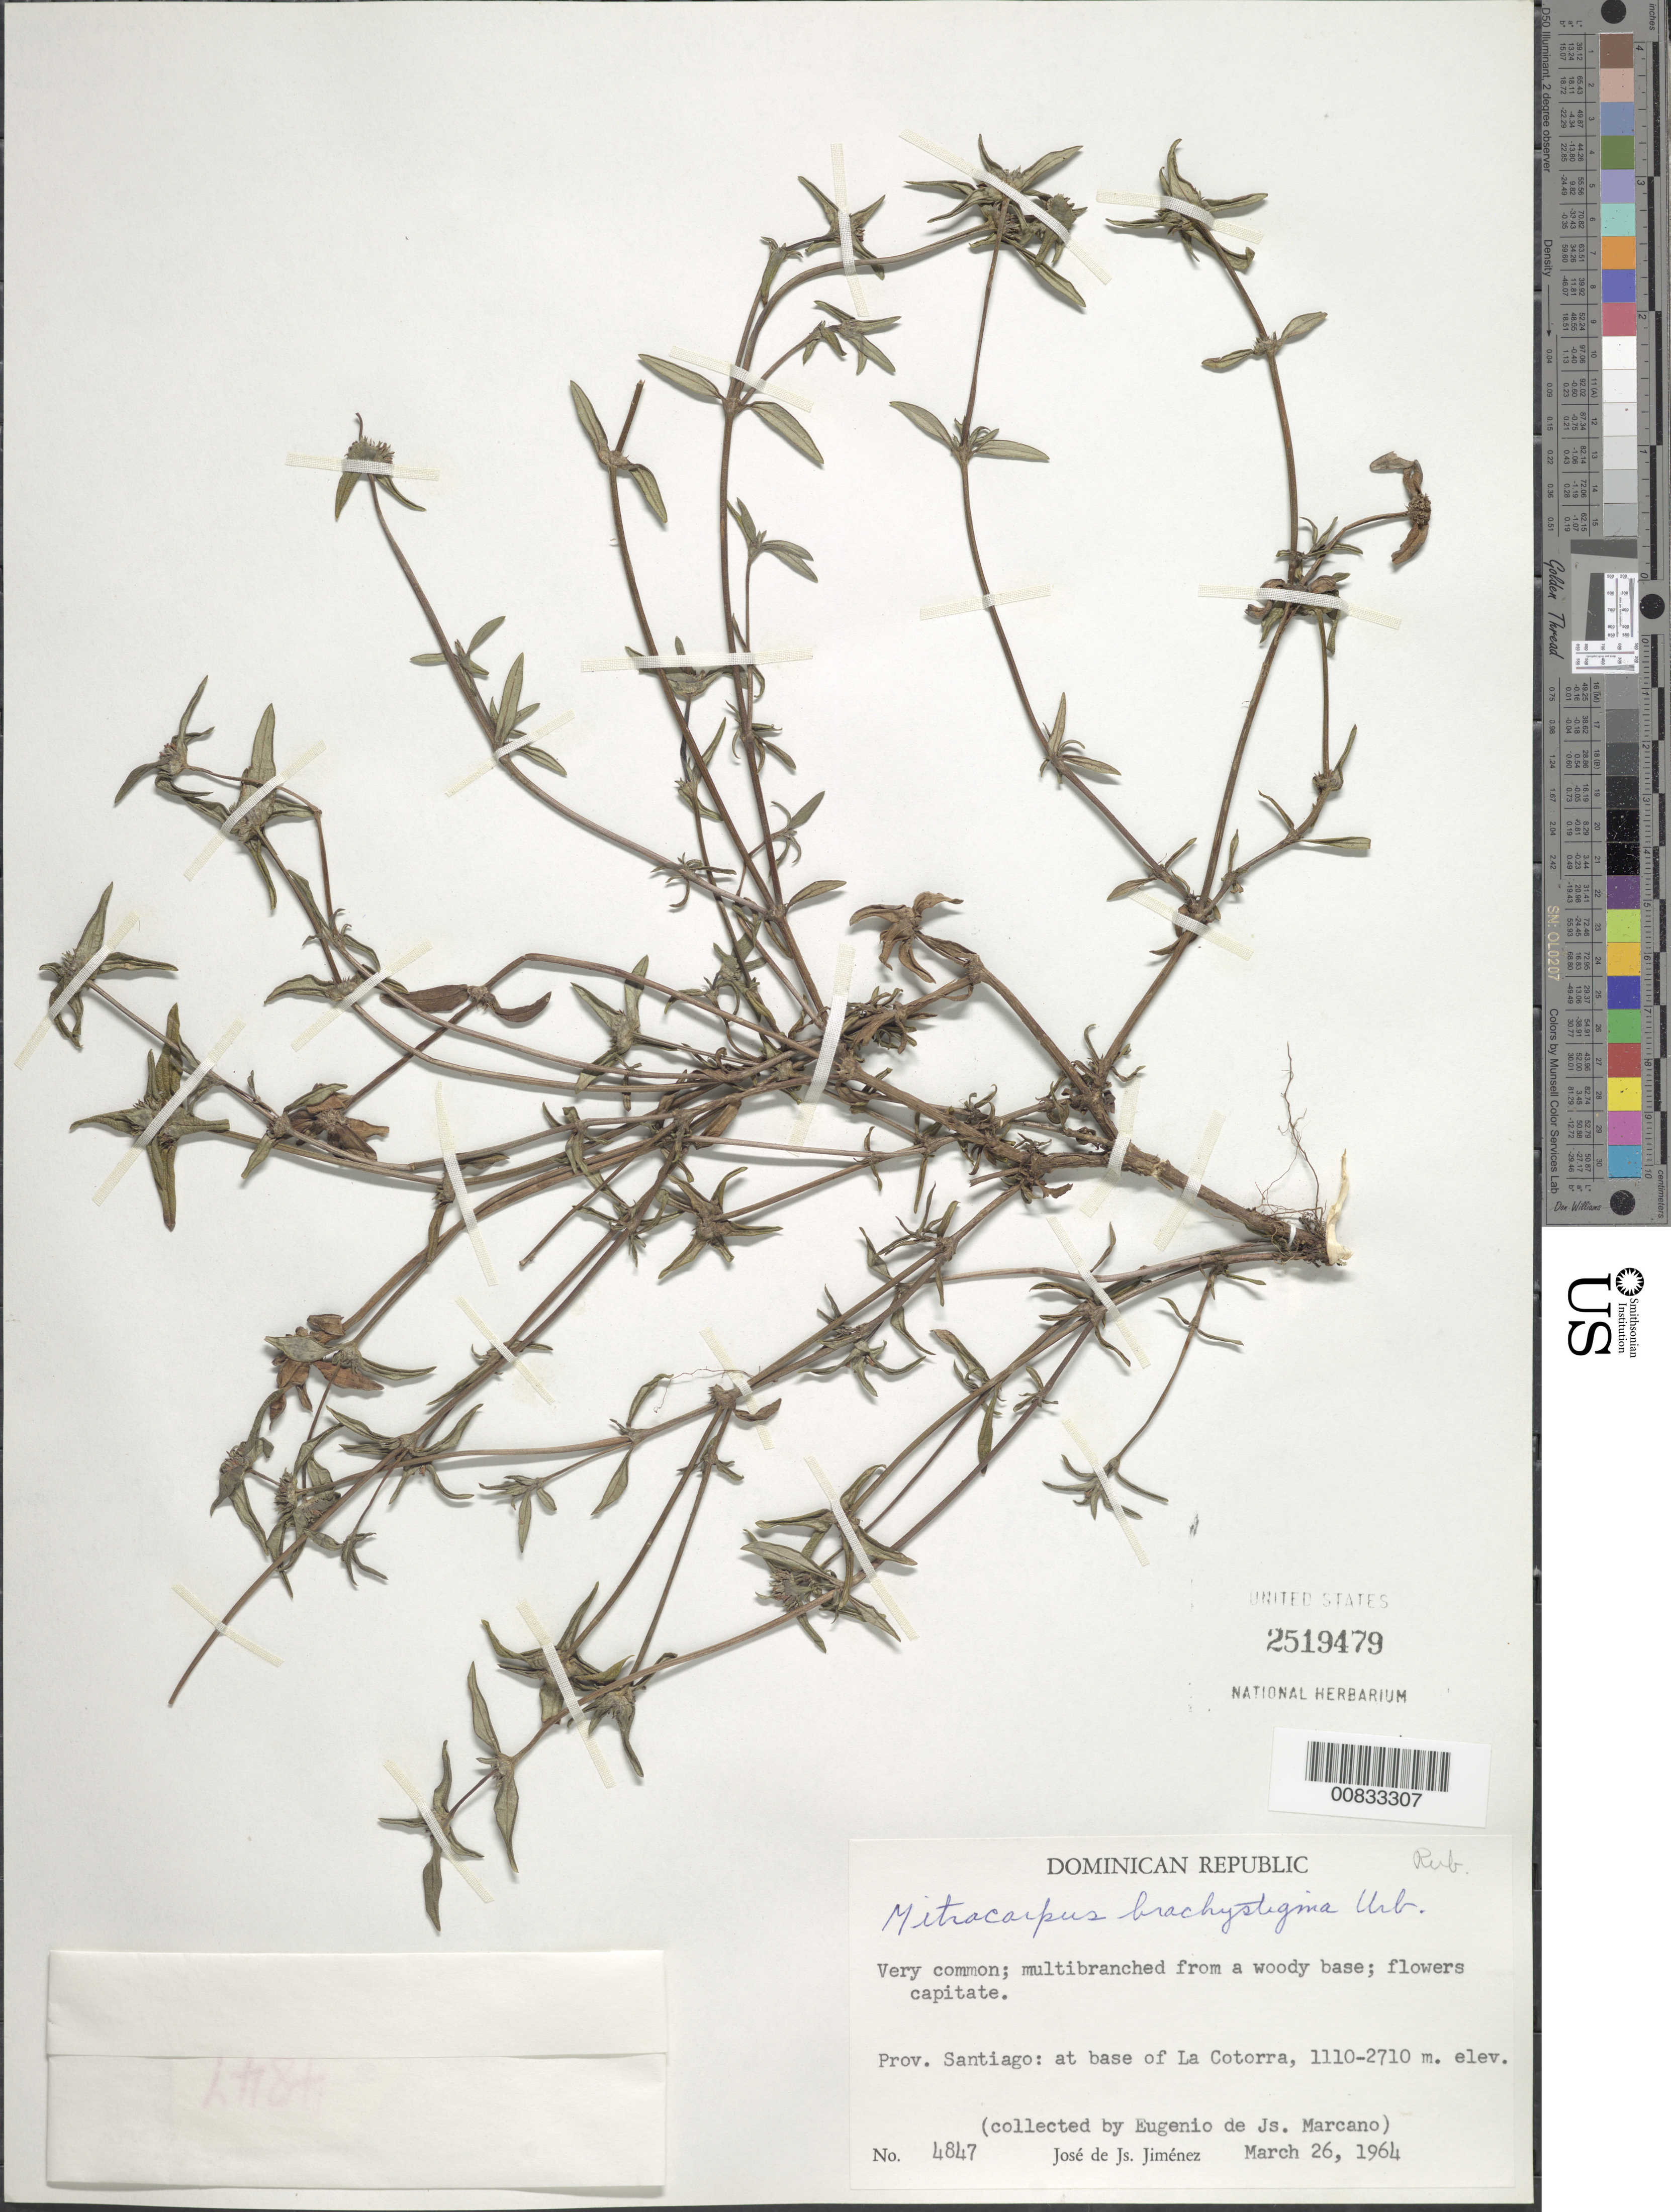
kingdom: Plantae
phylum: Tracheophyta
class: Magnoliopsida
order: Gentianales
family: Rubiaceae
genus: Mitracarpus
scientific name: Mitracarpus brachystigma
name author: Urb.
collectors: E. J. Marcano F.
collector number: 4847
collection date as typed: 26 Mar 1964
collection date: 1964-03-26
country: Dominican Republic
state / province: Santiago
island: Hispaniola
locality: At base of La Cotorra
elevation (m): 1110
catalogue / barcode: US 2519479